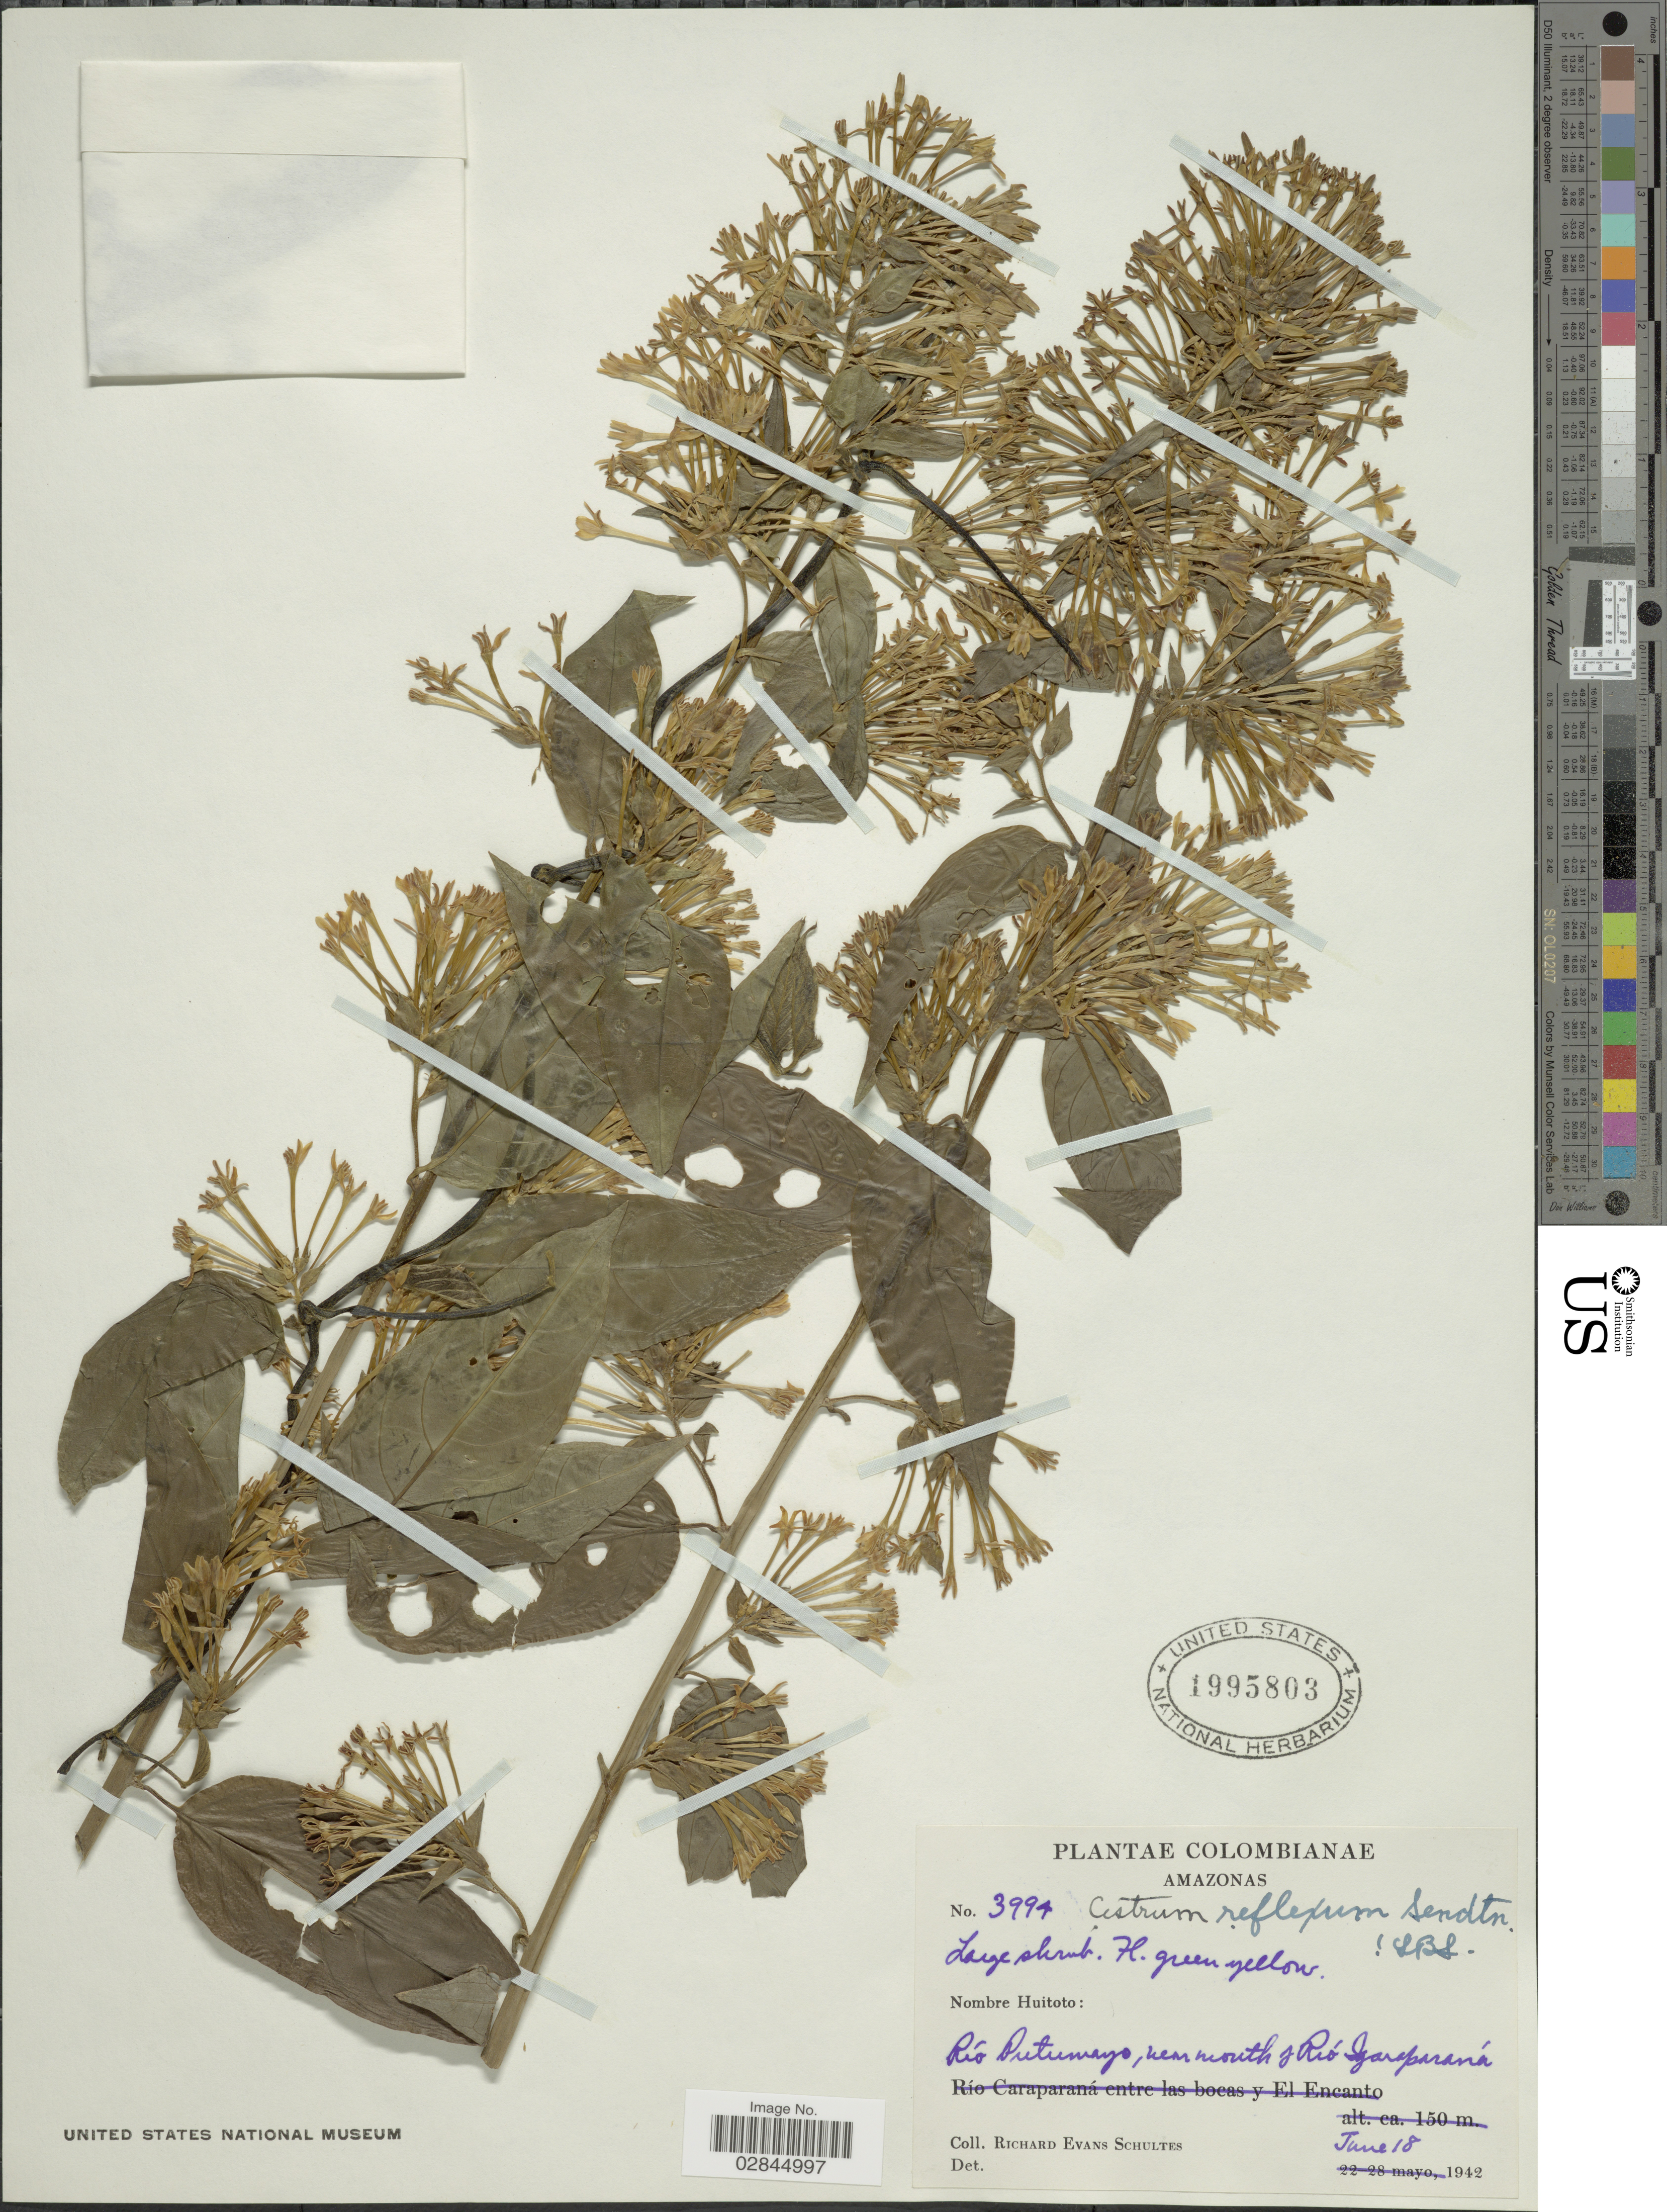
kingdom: Plantae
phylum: Tracheophyta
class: Magnoliopsida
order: Solanales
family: Solanaceae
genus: Cestrum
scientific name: Cestrum reflexum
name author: Sendtn.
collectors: R. E. Schultes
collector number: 3994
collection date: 1942-06-18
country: Colombia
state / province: Amazônas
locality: Nombre Huitoto: Río Putumayo, near mouth of Río Izaraparaná.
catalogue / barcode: US 1995803